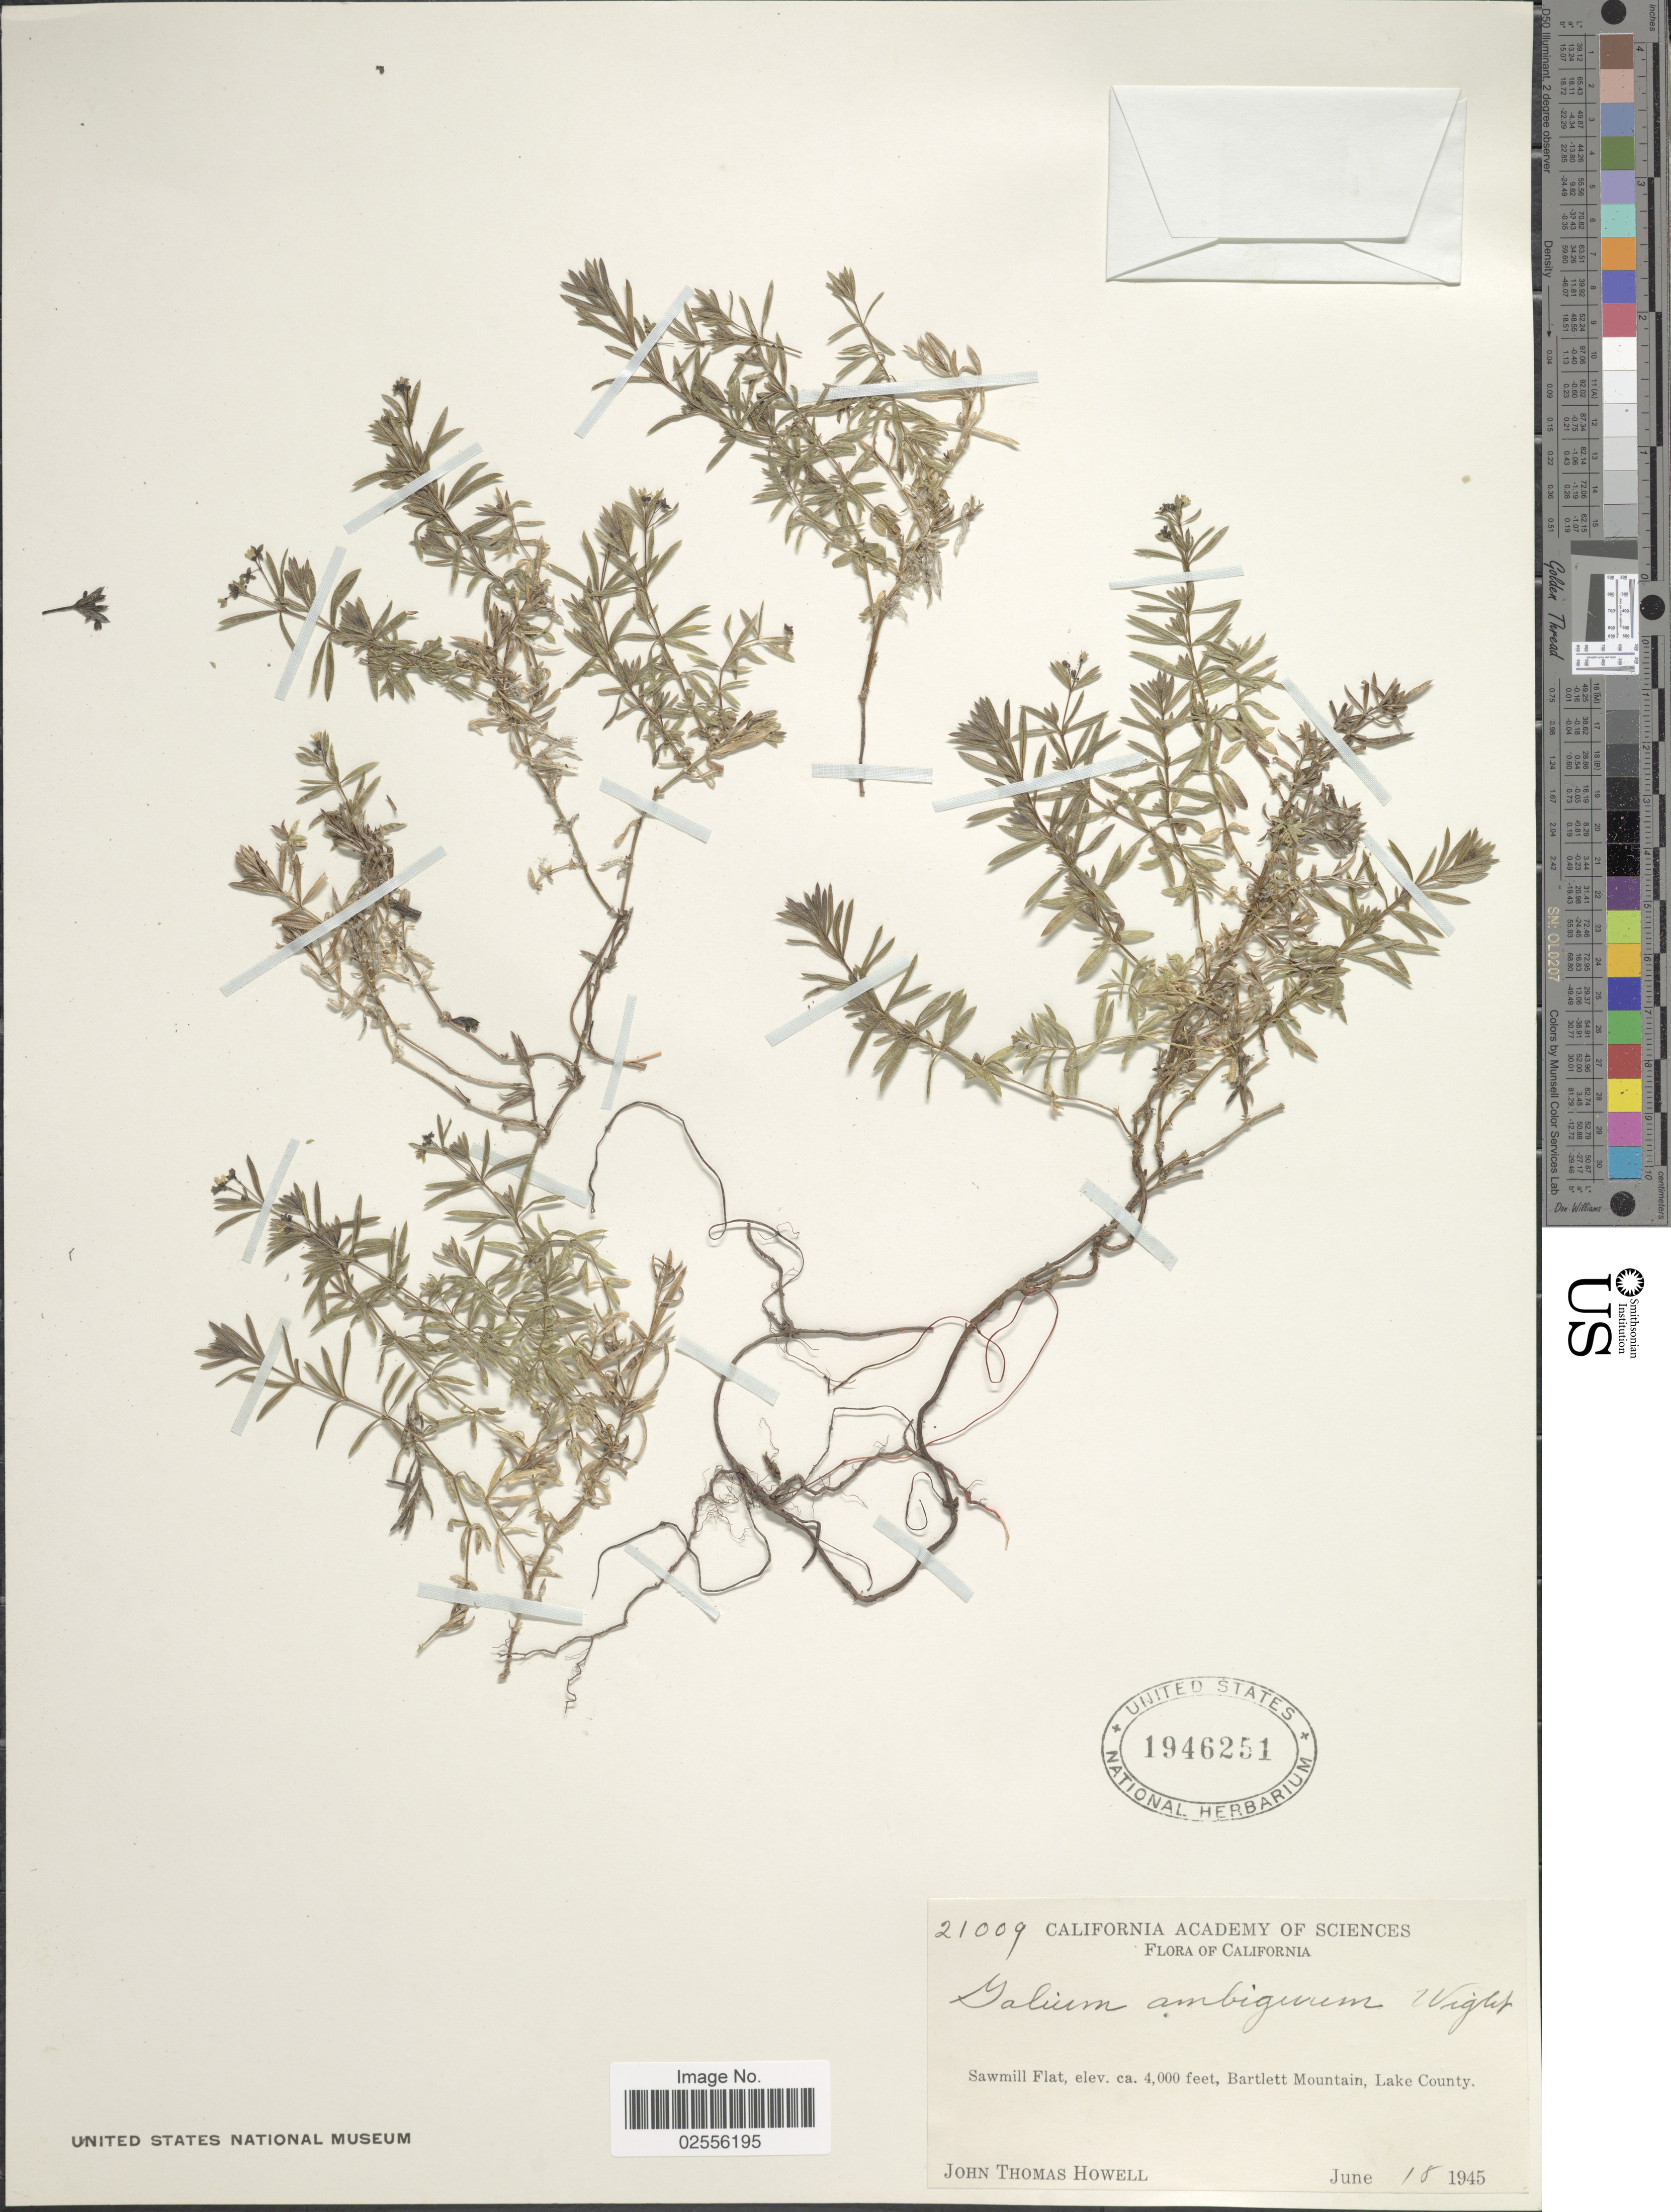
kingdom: Plantae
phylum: Tracheophyta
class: Magnoliopsida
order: Gentianales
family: Rubiaceae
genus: Galium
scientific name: Galium ambiguum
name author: W. Wight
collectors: J. T. Howell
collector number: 21009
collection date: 1945-06-18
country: United States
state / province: California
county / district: Lake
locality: Sawmill Flat, Bartlett Mountain, Lake County.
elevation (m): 1219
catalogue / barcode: US 1946251